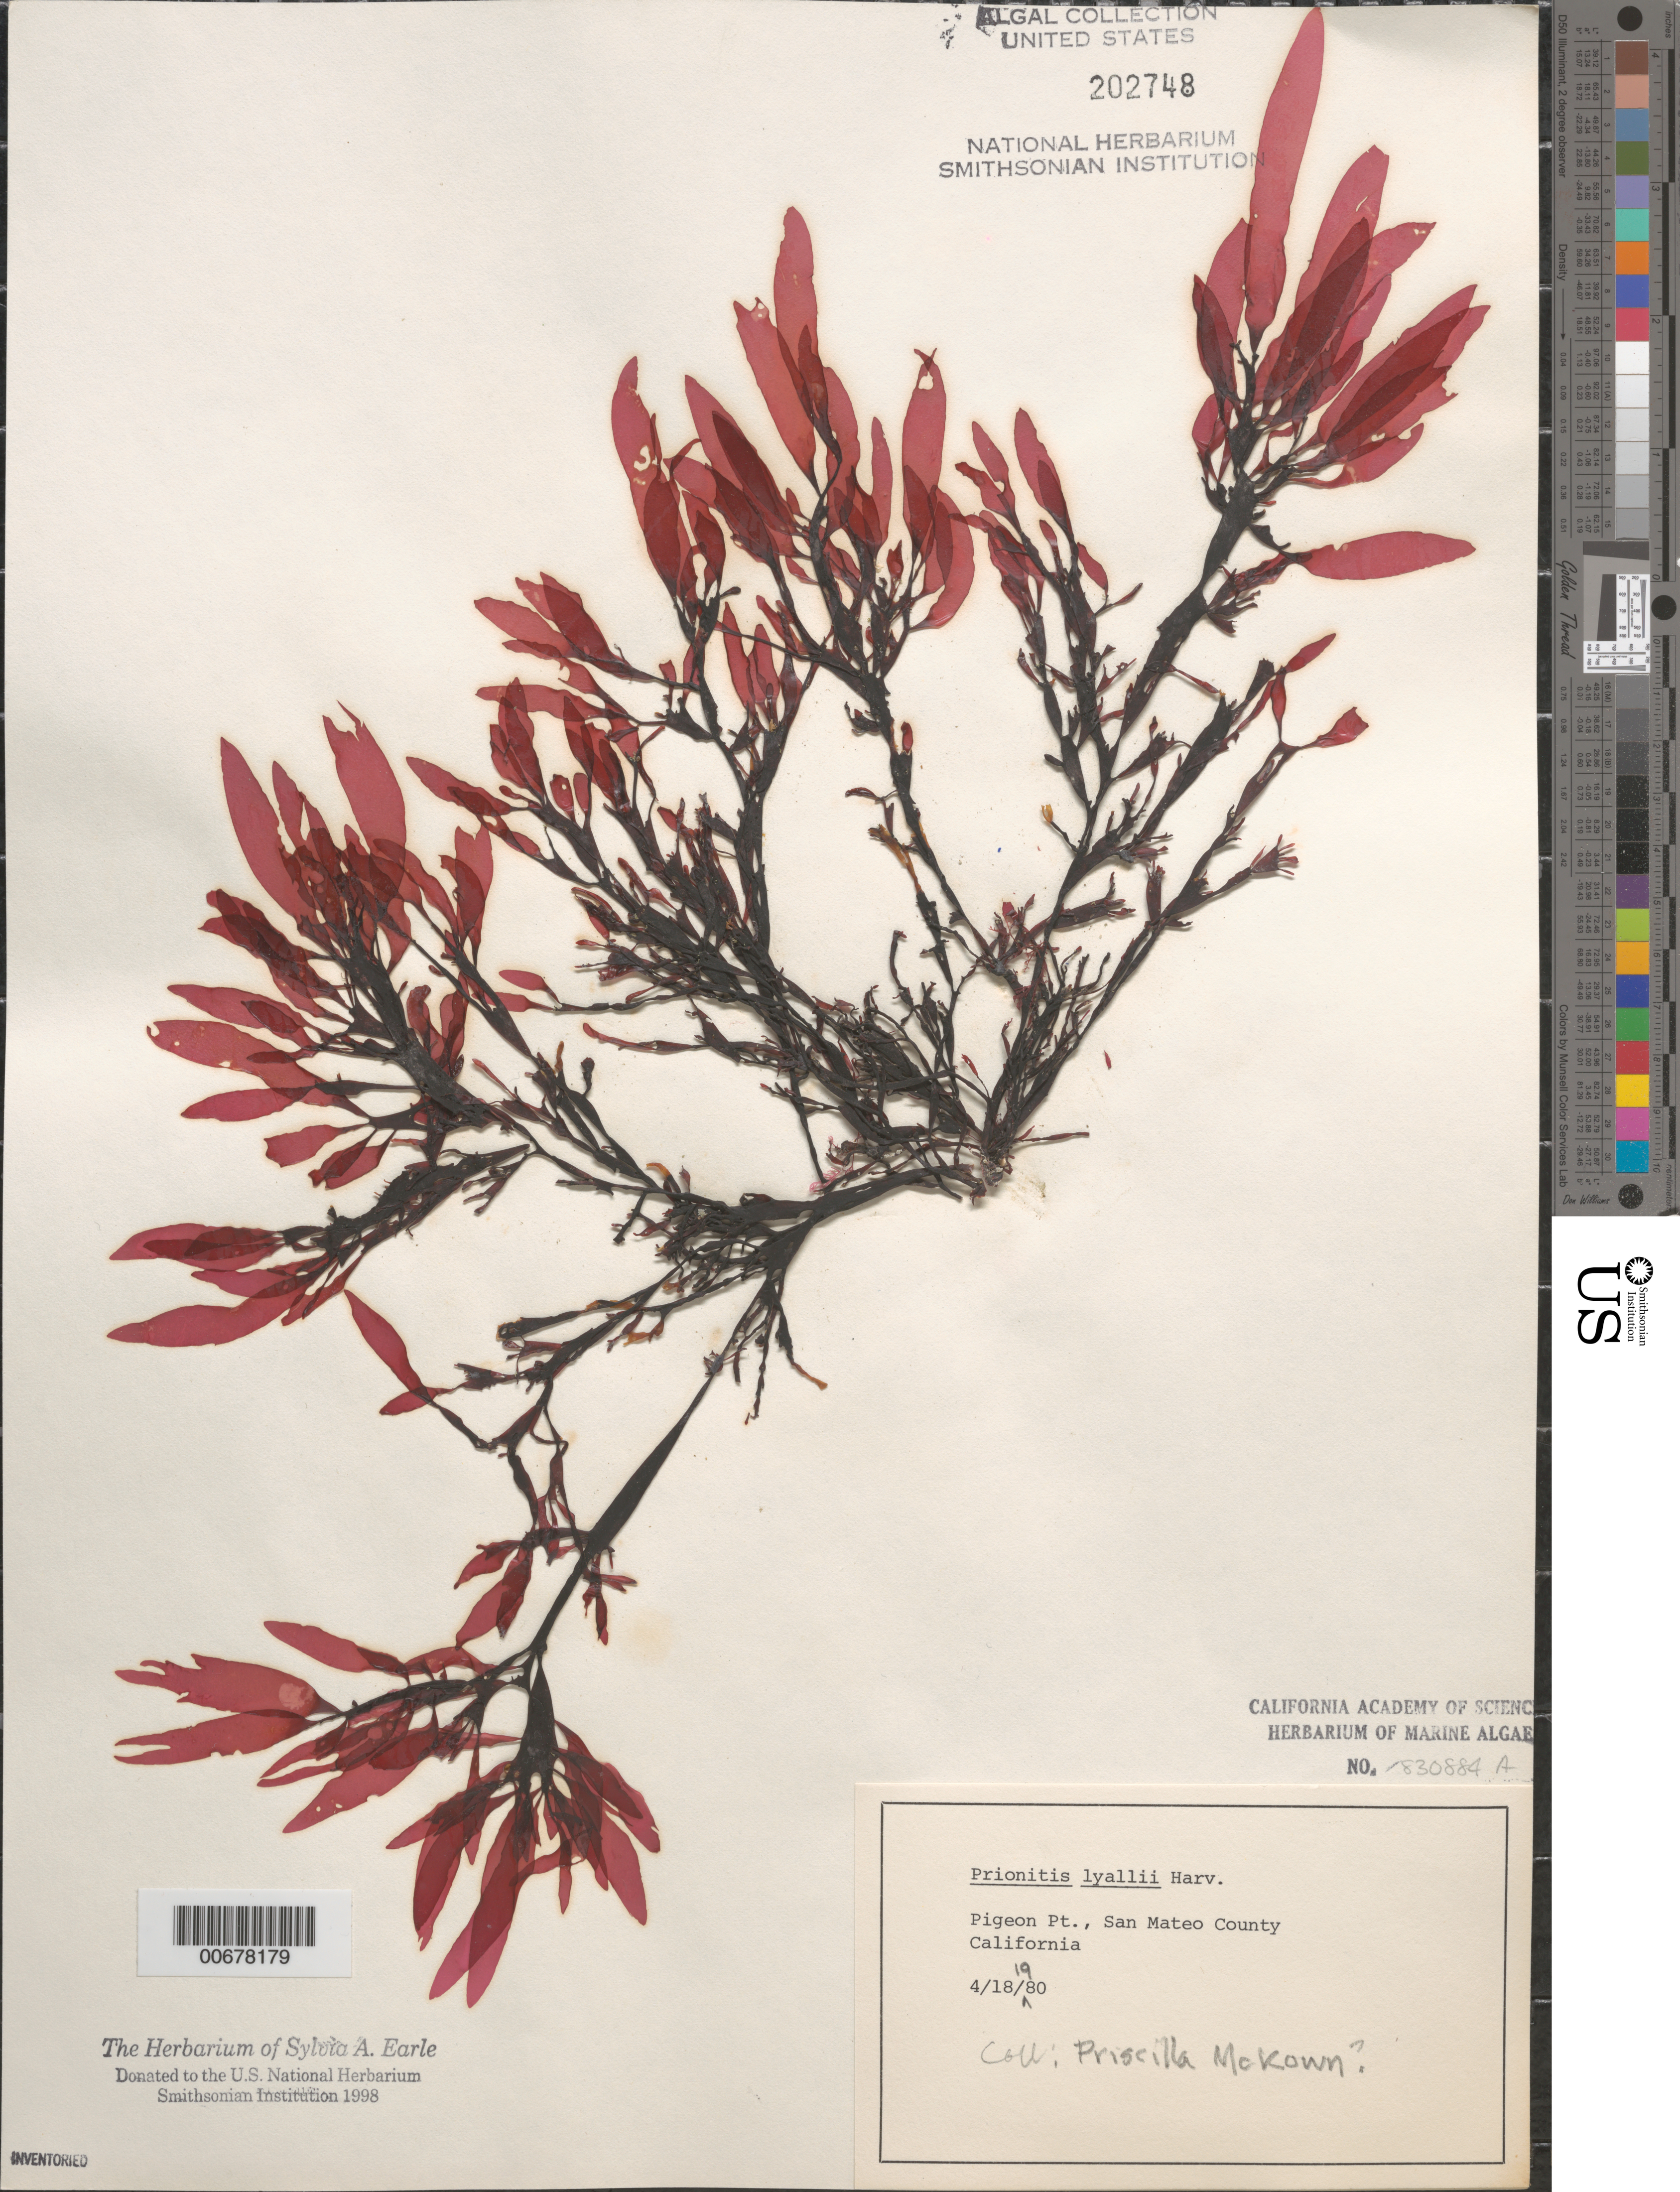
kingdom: Plantae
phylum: Rhodophyta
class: Florideophyceae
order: Cryptonemiales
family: Cryptonemiaceae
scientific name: Prionitis sternbergii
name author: (C. Agardh) J. Agardh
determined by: Algae name updating Project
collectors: P. McKown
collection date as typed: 18 Apr 1980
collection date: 1980-04-18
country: United States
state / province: California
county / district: San Mateo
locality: Pigeon Point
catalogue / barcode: US 202748